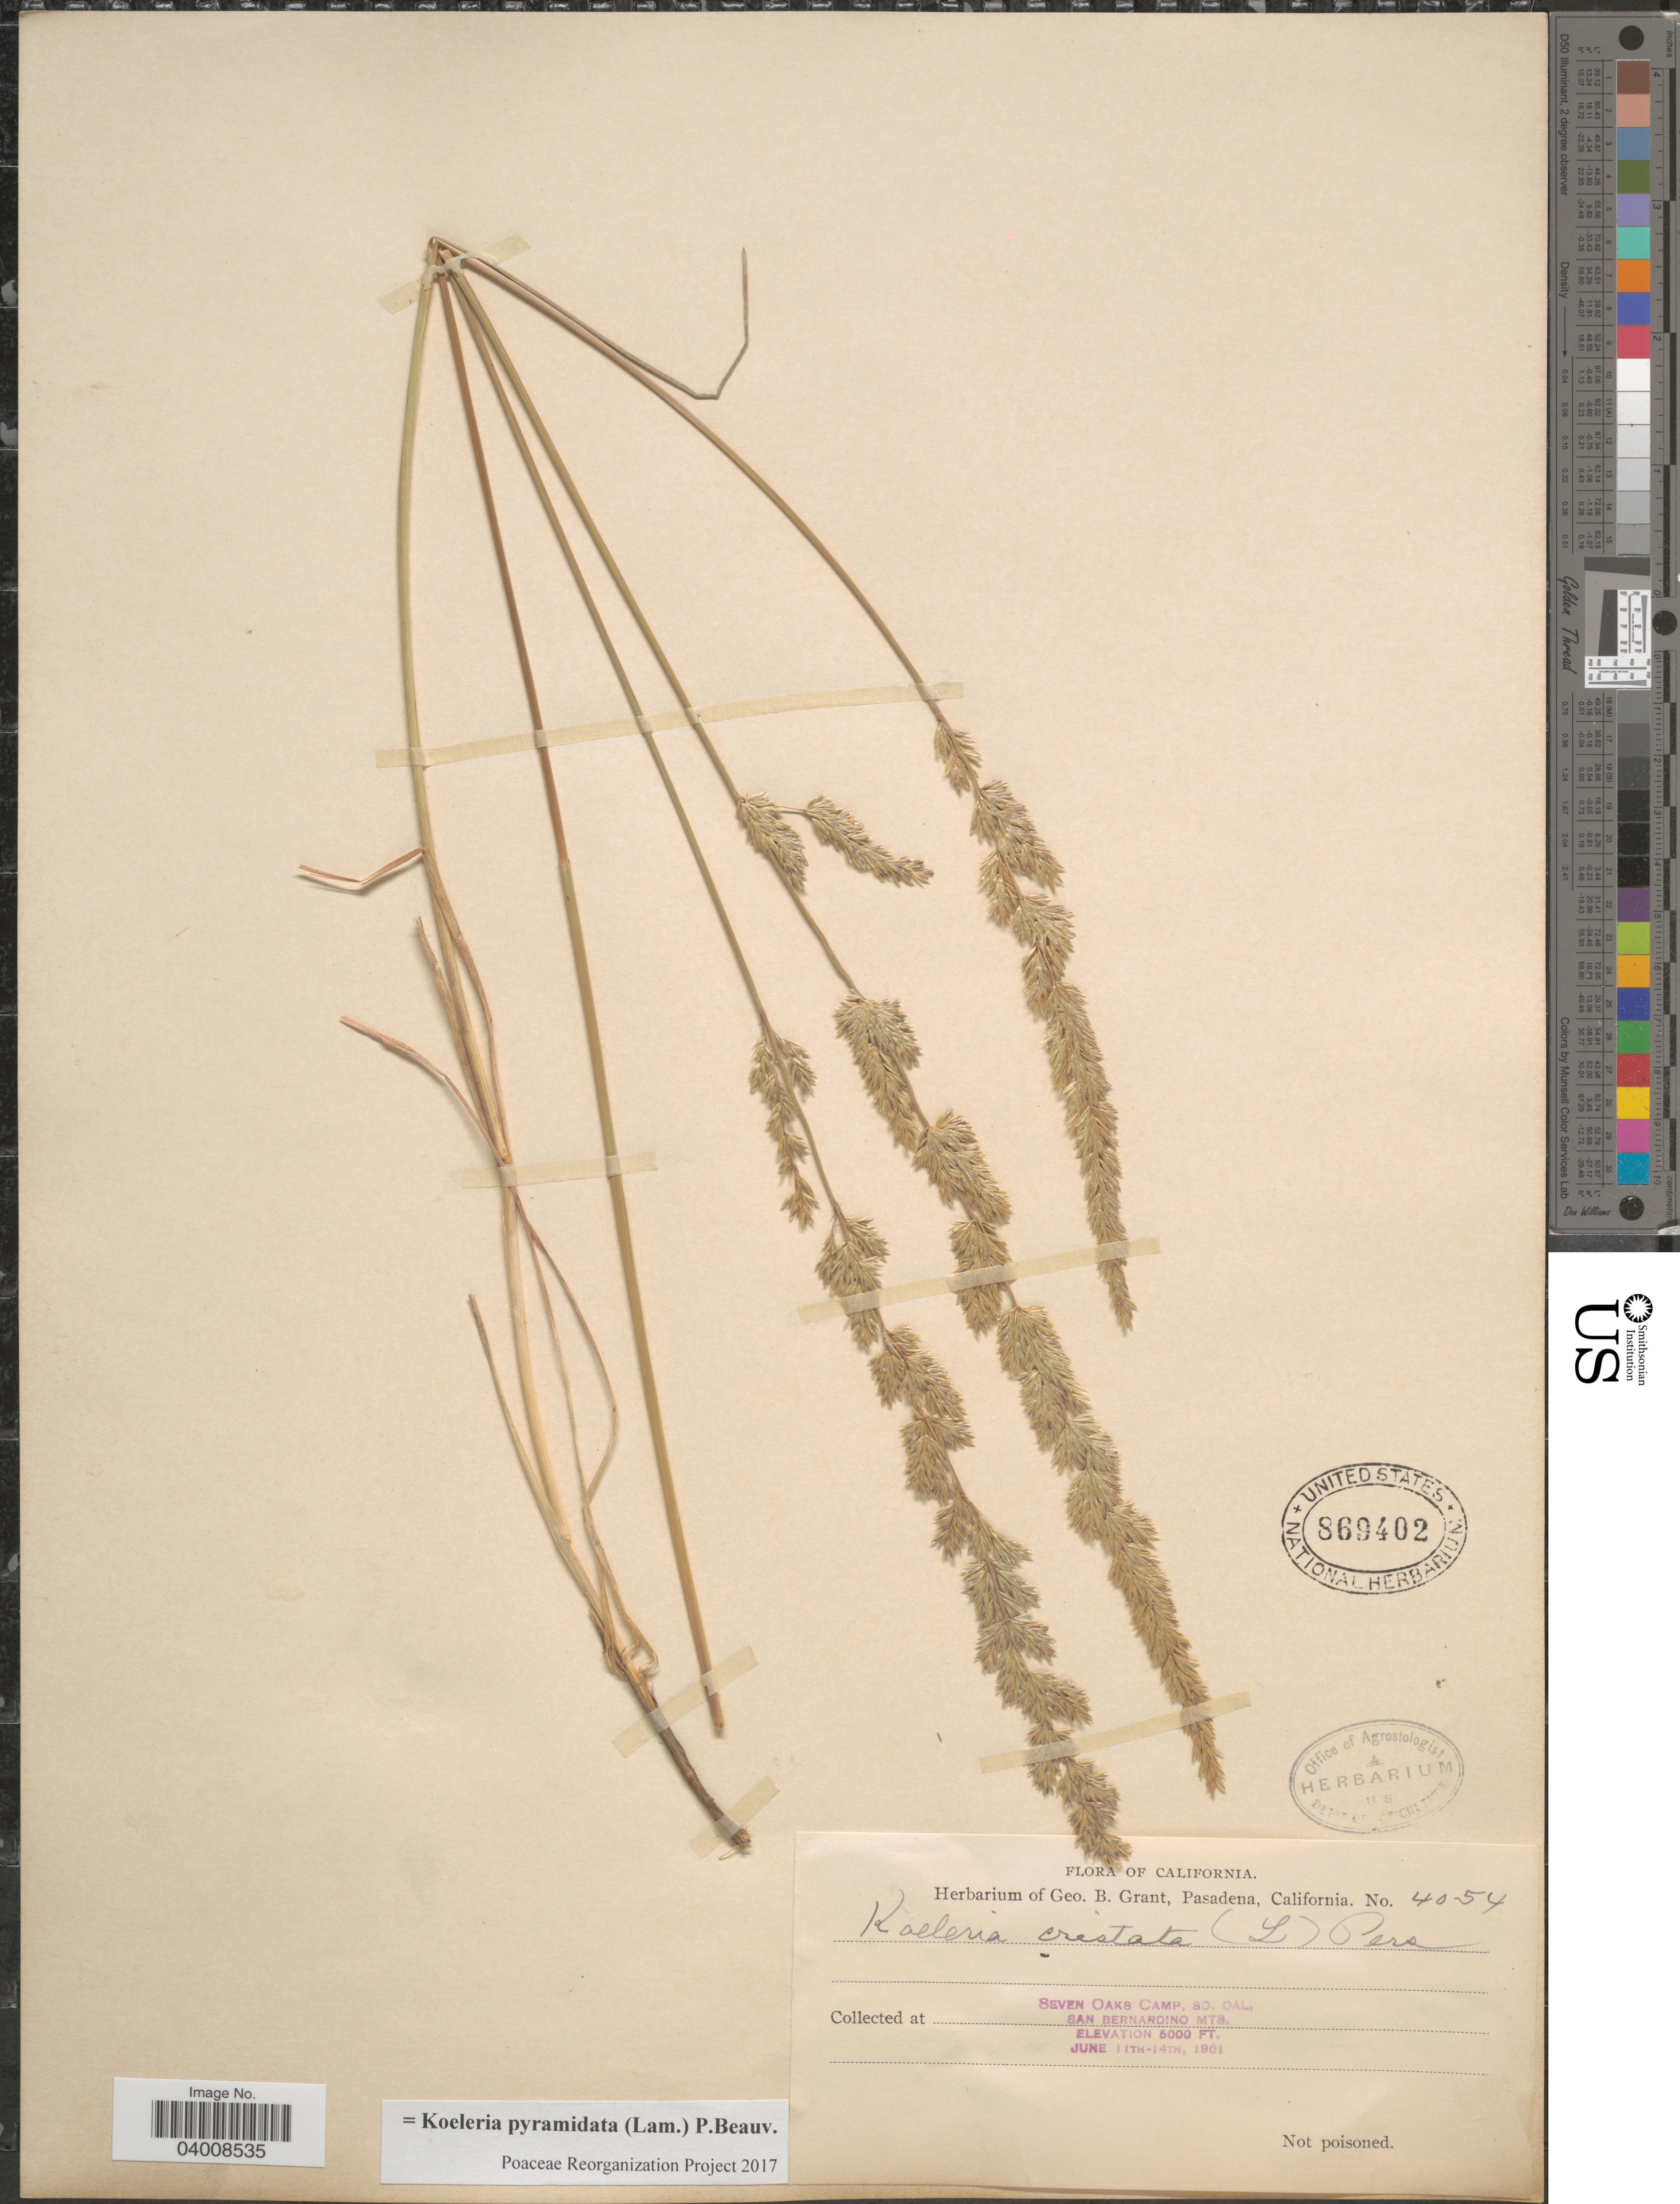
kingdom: Plantae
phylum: Tracheophyta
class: Liliopsida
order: Poales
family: Poaceae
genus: Koeleria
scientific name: Koeleria pyramidata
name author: (Lam.) P. Beauv.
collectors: ex herb. Geo. B. Grant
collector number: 4054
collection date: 1901-06-11/1901-06-14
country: United States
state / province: California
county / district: San Bernardino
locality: Seven Oaks Camp, so, San Bernardino Mts.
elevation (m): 1524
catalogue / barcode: US 869402